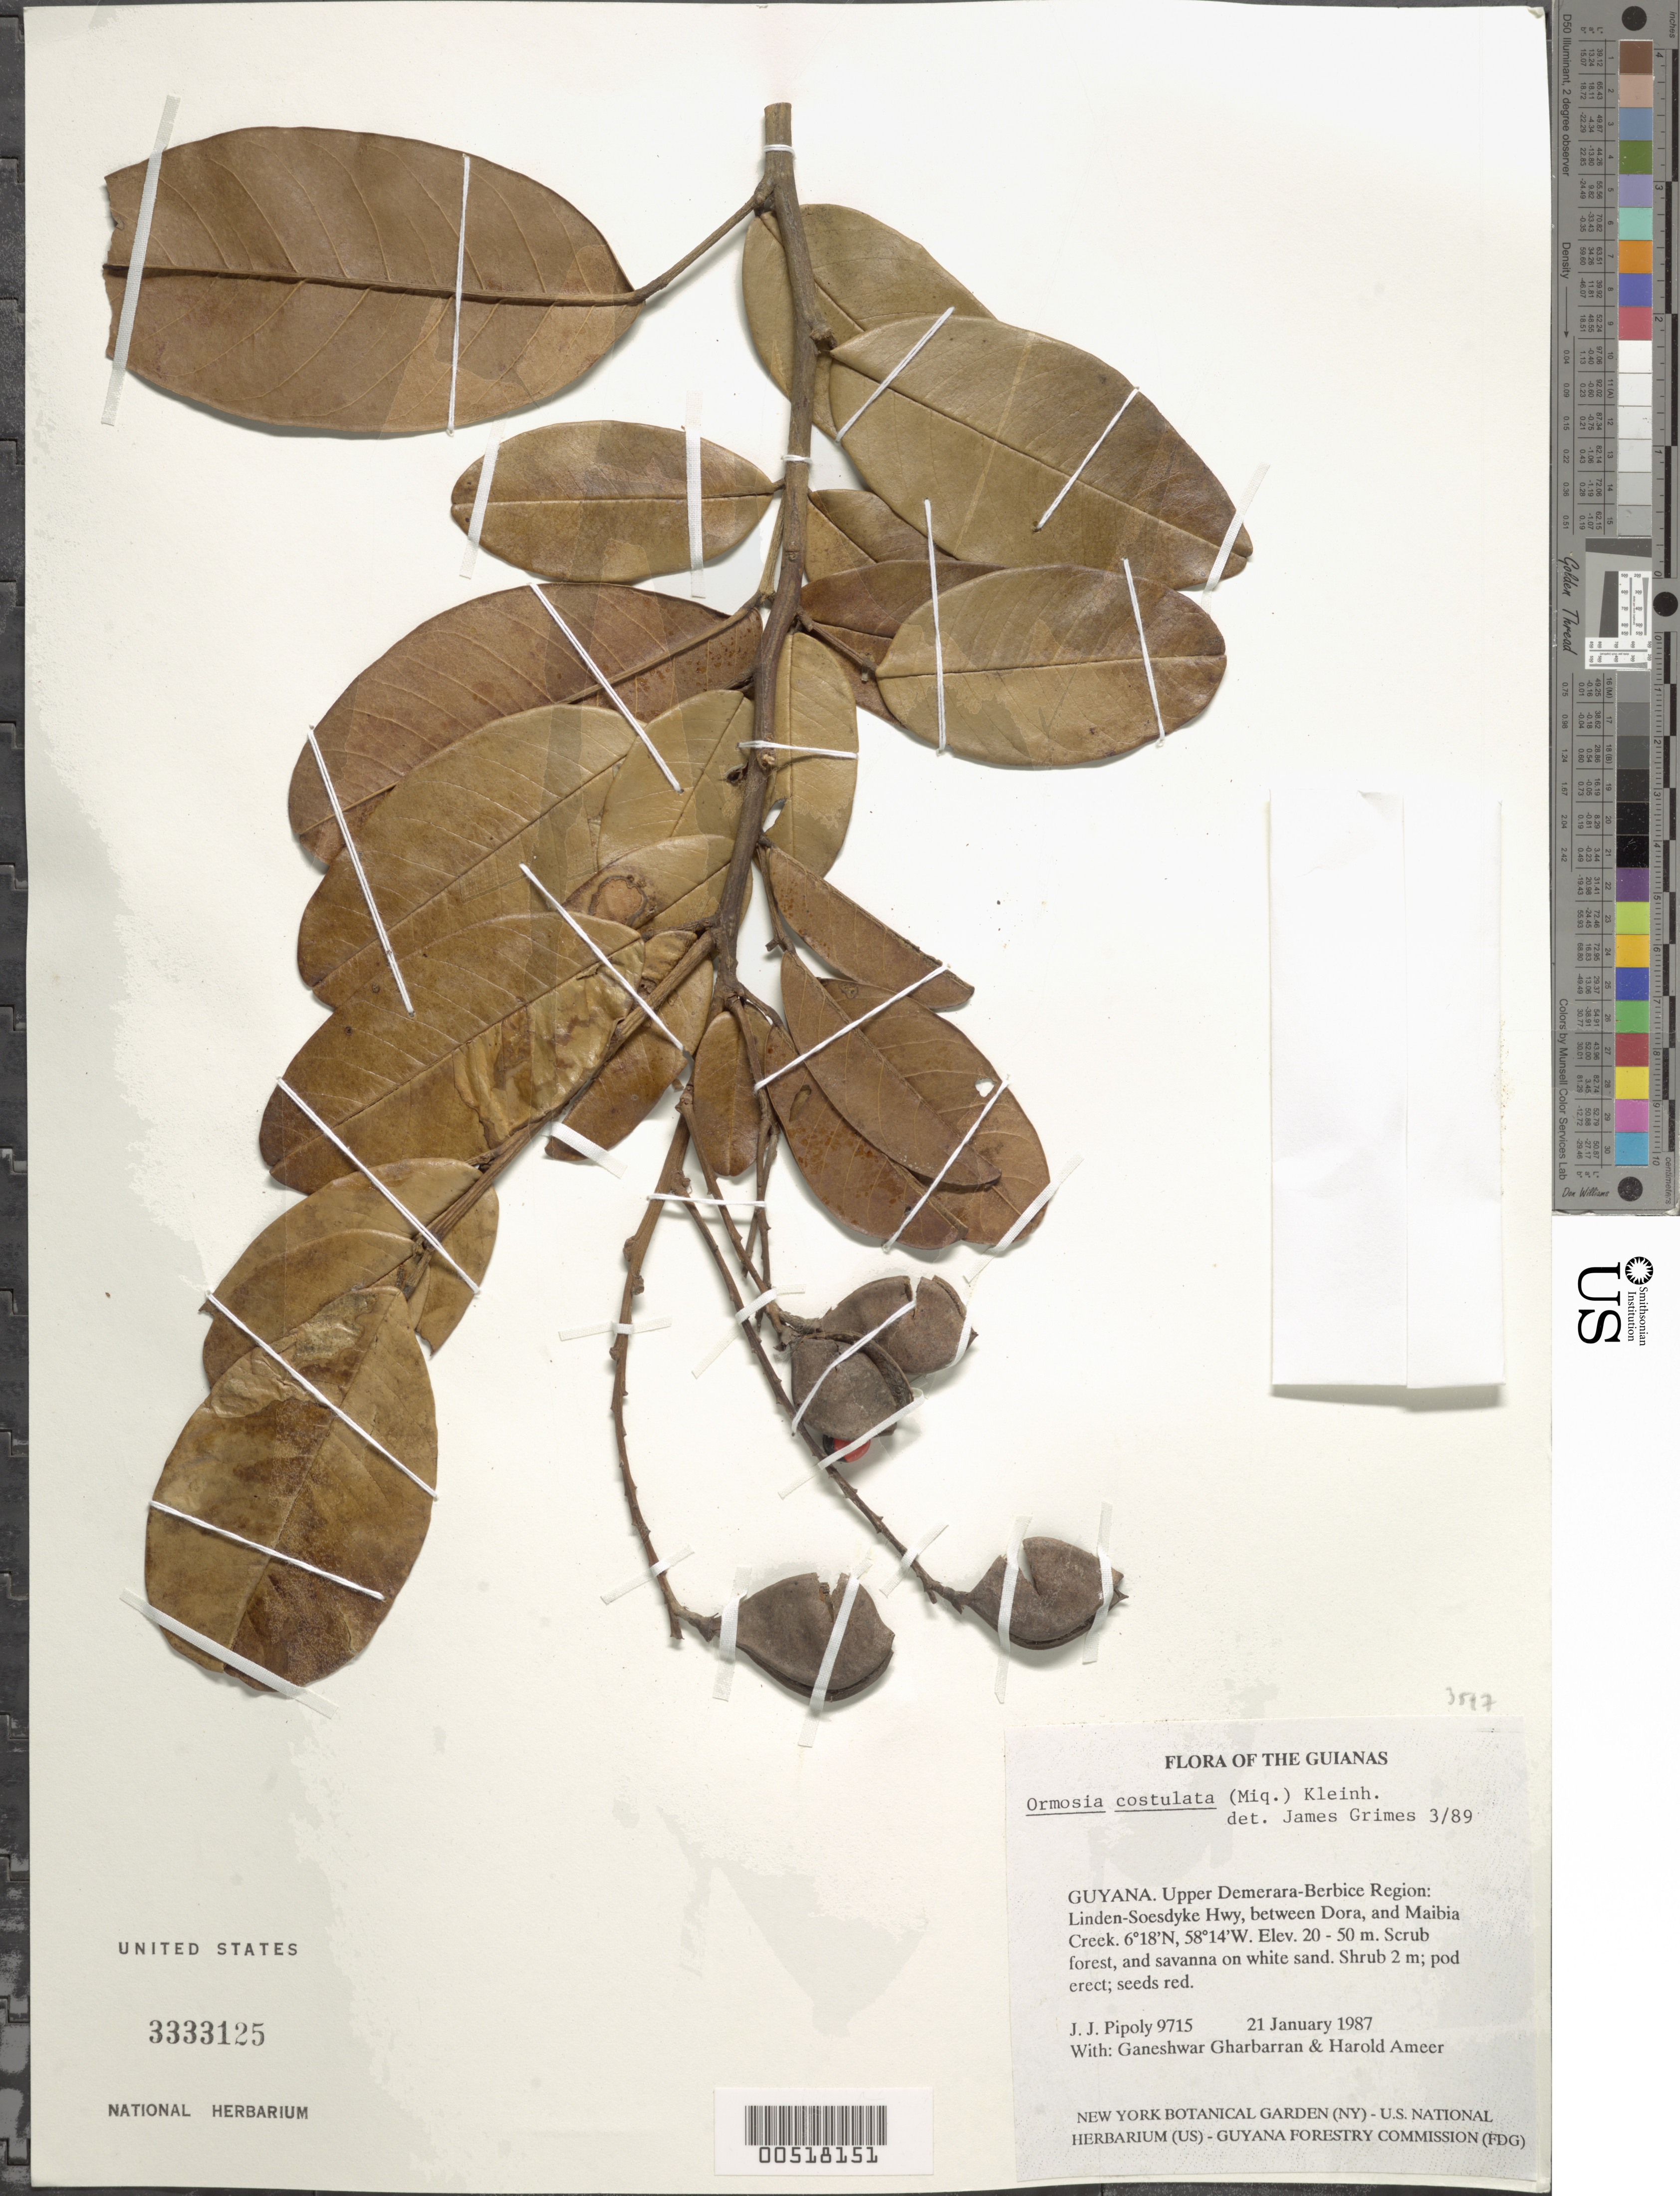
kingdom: Plantae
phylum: Tracheophyta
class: Magnoliopsida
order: Fabales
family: Fabaceae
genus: Ormosia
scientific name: Ormosia costulata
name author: (Miq.) Kleinhoonte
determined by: Grimes, J.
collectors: J. J. Pipoly, G. Gharbarran & H. Ameer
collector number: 9715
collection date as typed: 21 January 1987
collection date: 1987-01-21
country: Guyana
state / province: U. Demerara-Berbice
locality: Linden-Soesdyke Hwy, between Dora and Maibia Creek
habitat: Scrub forest and savanna on white sand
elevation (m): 20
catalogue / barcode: US 3333125